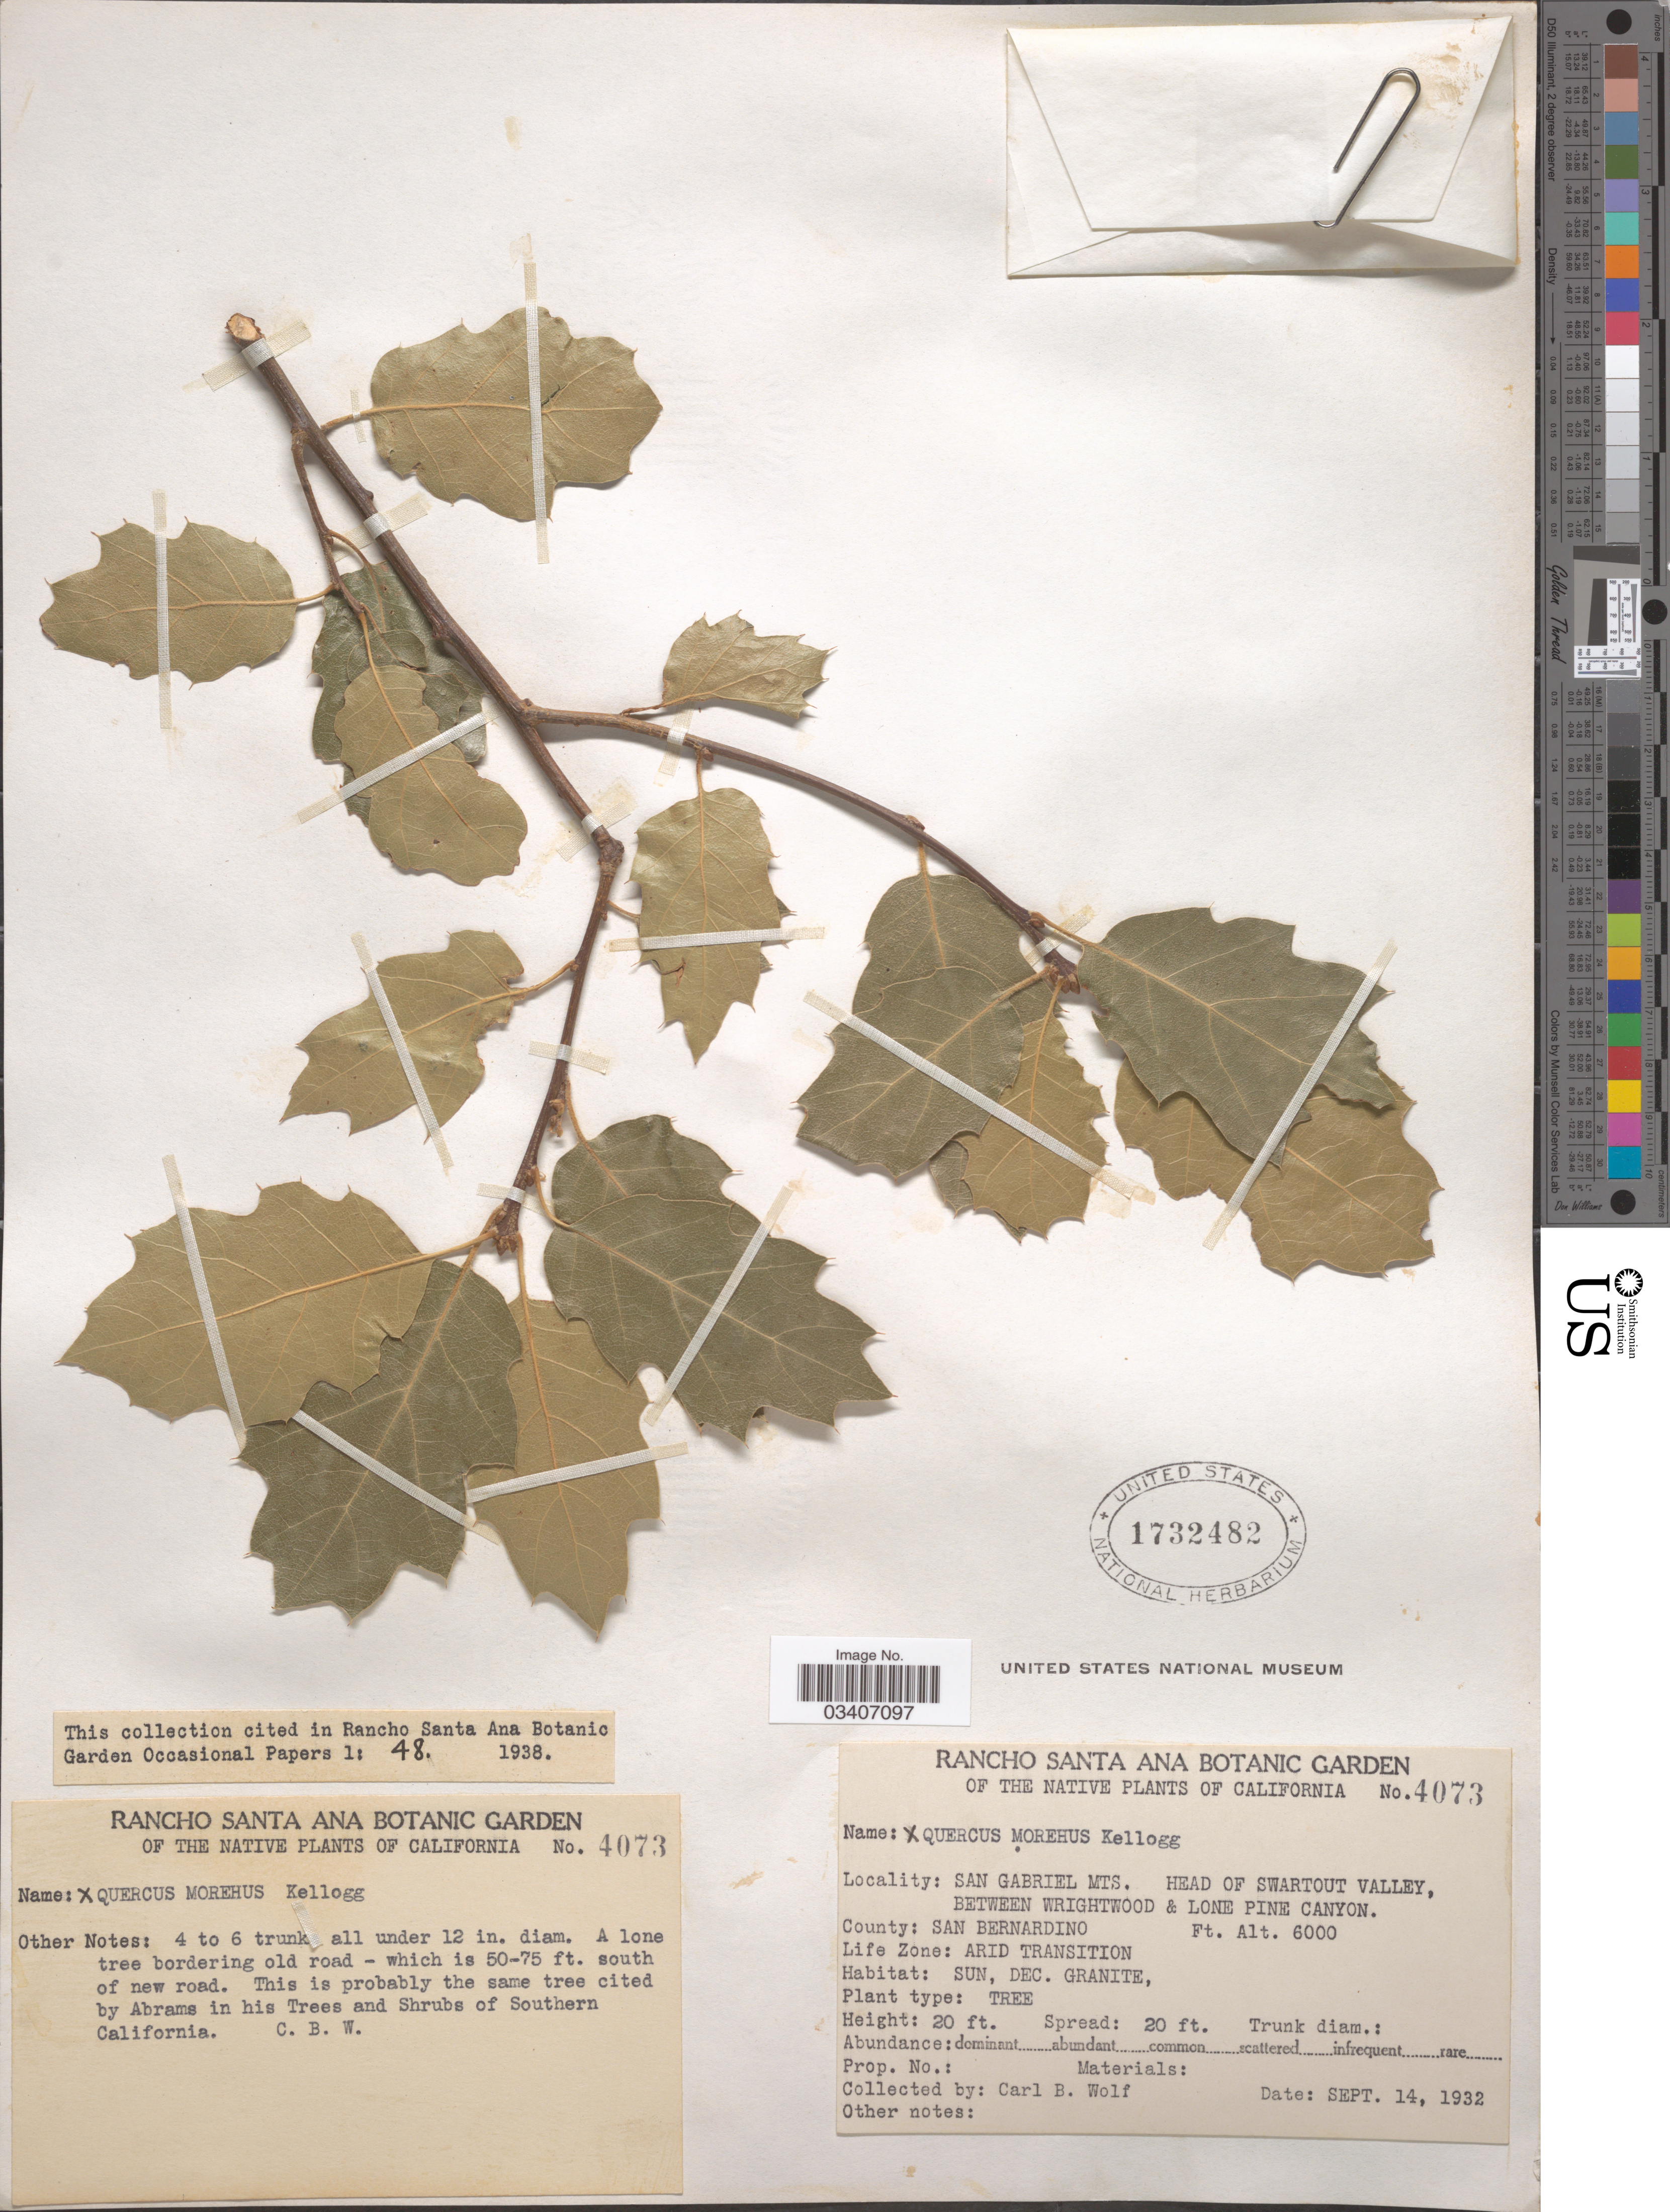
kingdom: Plantae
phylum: Tracheophyta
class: Magnoliopsida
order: Fagales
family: Fagaceae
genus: Quercus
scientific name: Quercus x moreha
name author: Kellogg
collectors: C. B. Wolf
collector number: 4073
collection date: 1932-09-14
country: United States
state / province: California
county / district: San Bernardino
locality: San Gabriel Mts. Head of Smartout Valley, between Wrightwood & Lone Pine Canyon. County: San Bernardino. Life Zone: Arid Transition.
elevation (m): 1829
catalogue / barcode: US 1732482